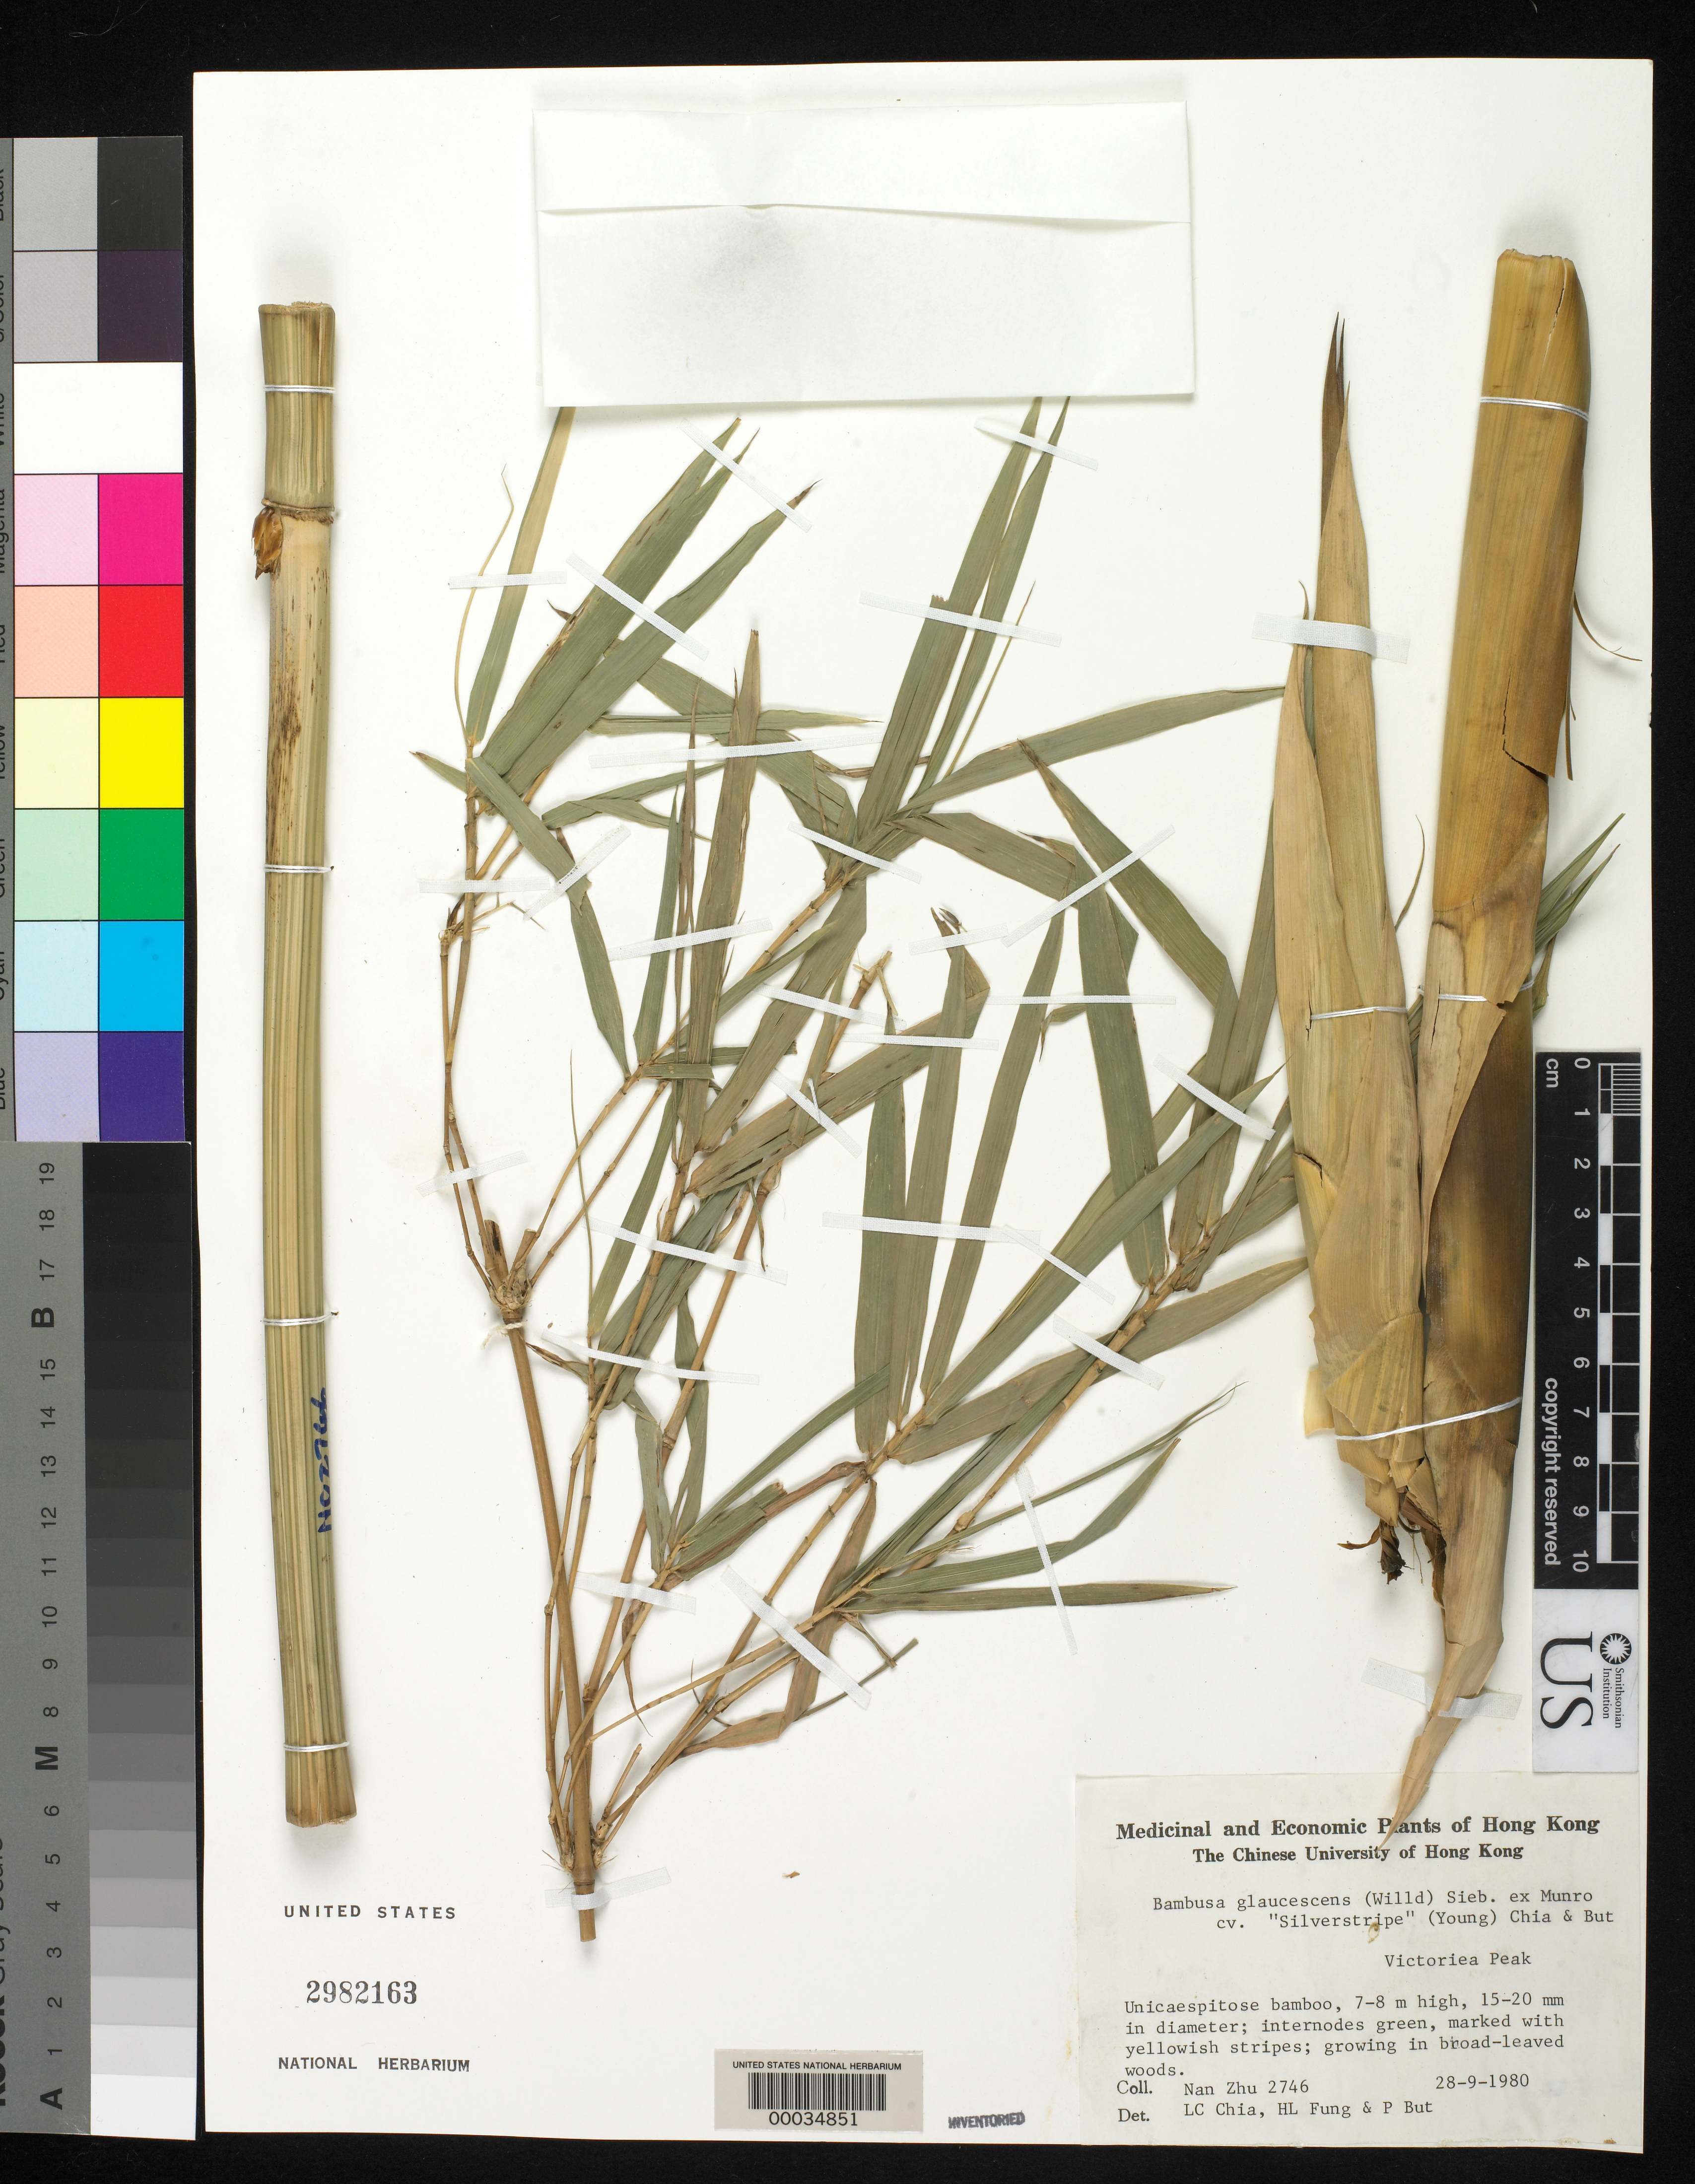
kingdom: Plantae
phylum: Tracheophyta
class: Liliopsida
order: Poales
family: Poaceae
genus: Bambusa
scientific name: Bambusa multiplex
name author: (Lour.) Raeusch. ex Schult. & Schult. f.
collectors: Z. Nan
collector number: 2746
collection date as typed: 28 Sep 1980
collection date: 1980-09-28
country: China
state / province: Hong Kong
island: Hong Kong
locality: Victoria peak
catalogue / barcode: US 2982163